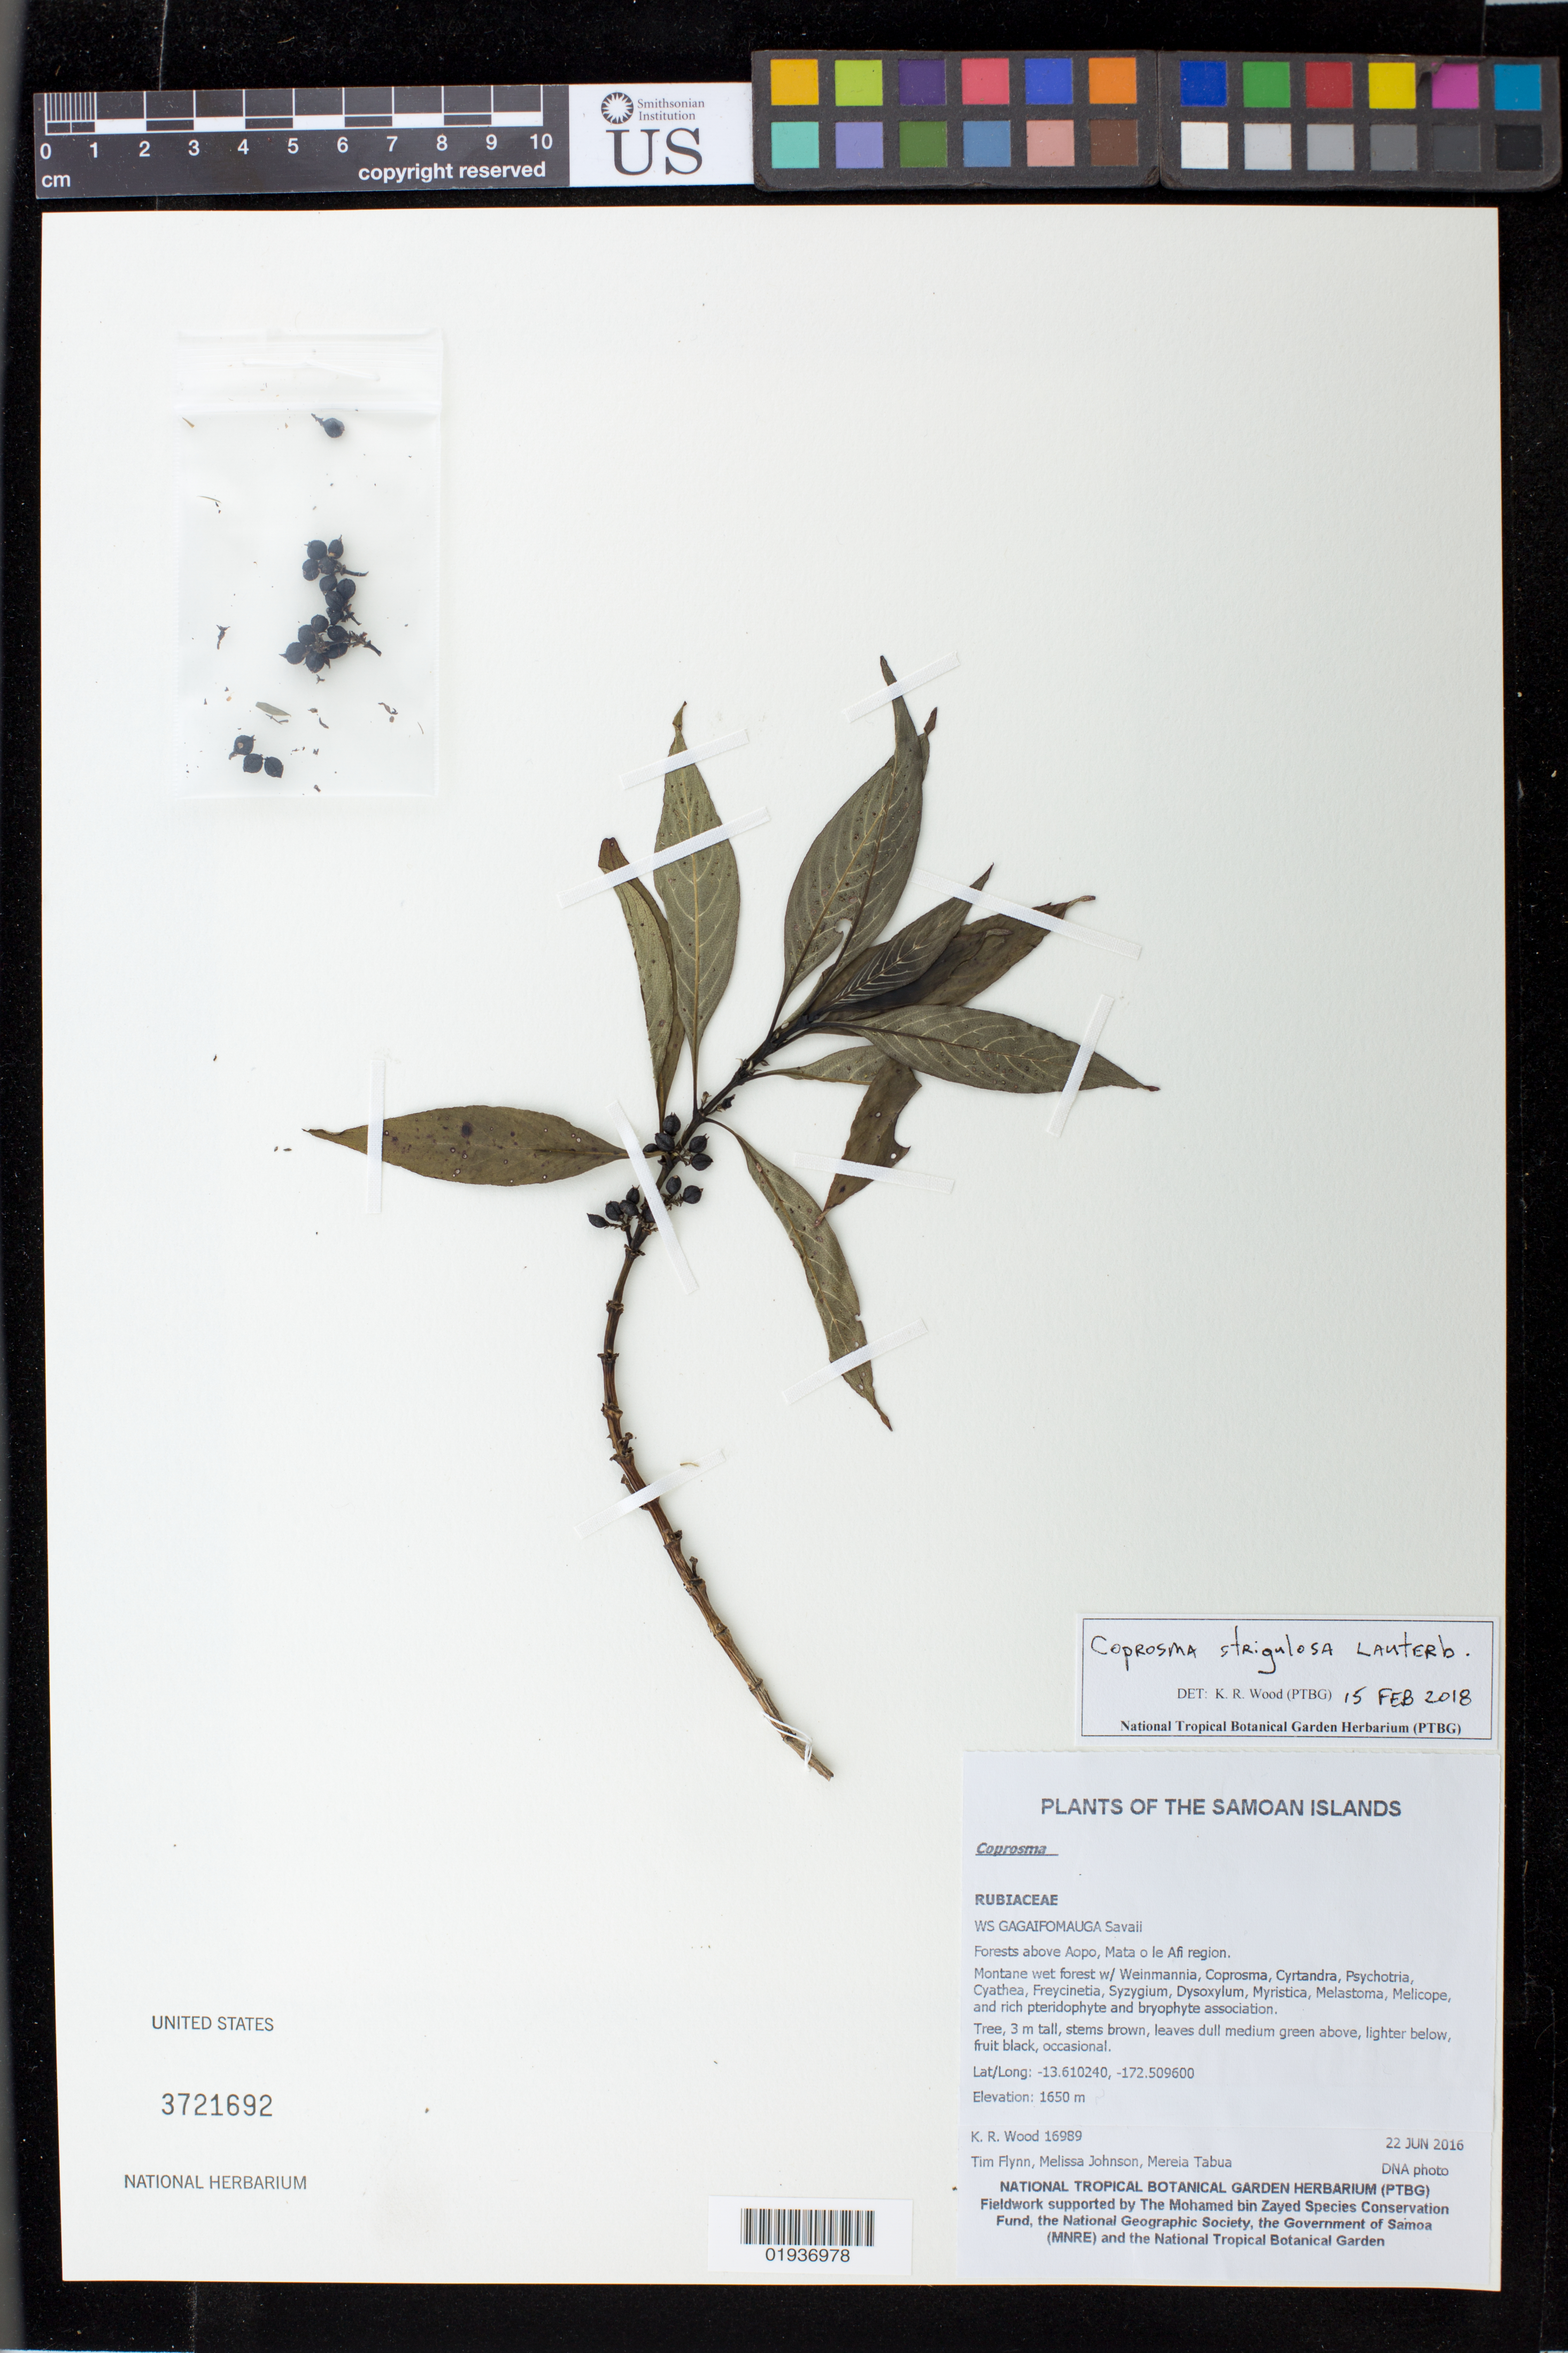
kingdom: Plantae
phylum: Tracheophyta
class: Magnoliopsida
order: Gentianales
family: Rubiaceae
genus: Coprosma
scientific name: Coprosma strigulosa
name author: Lauterb.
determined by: Wood, Kenneth R.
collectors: T. W. Flynn, K. R. Wood, M. Johnson & M. Tabua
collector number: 16989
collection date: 2016-06-22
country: Samoa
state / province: Gagaifomauga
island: Savai'i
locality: Gagaifomauga District, forests above Aopo, Mata o le Afi region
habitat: Montane wet forest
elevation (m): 1650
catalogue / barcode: US 3721692